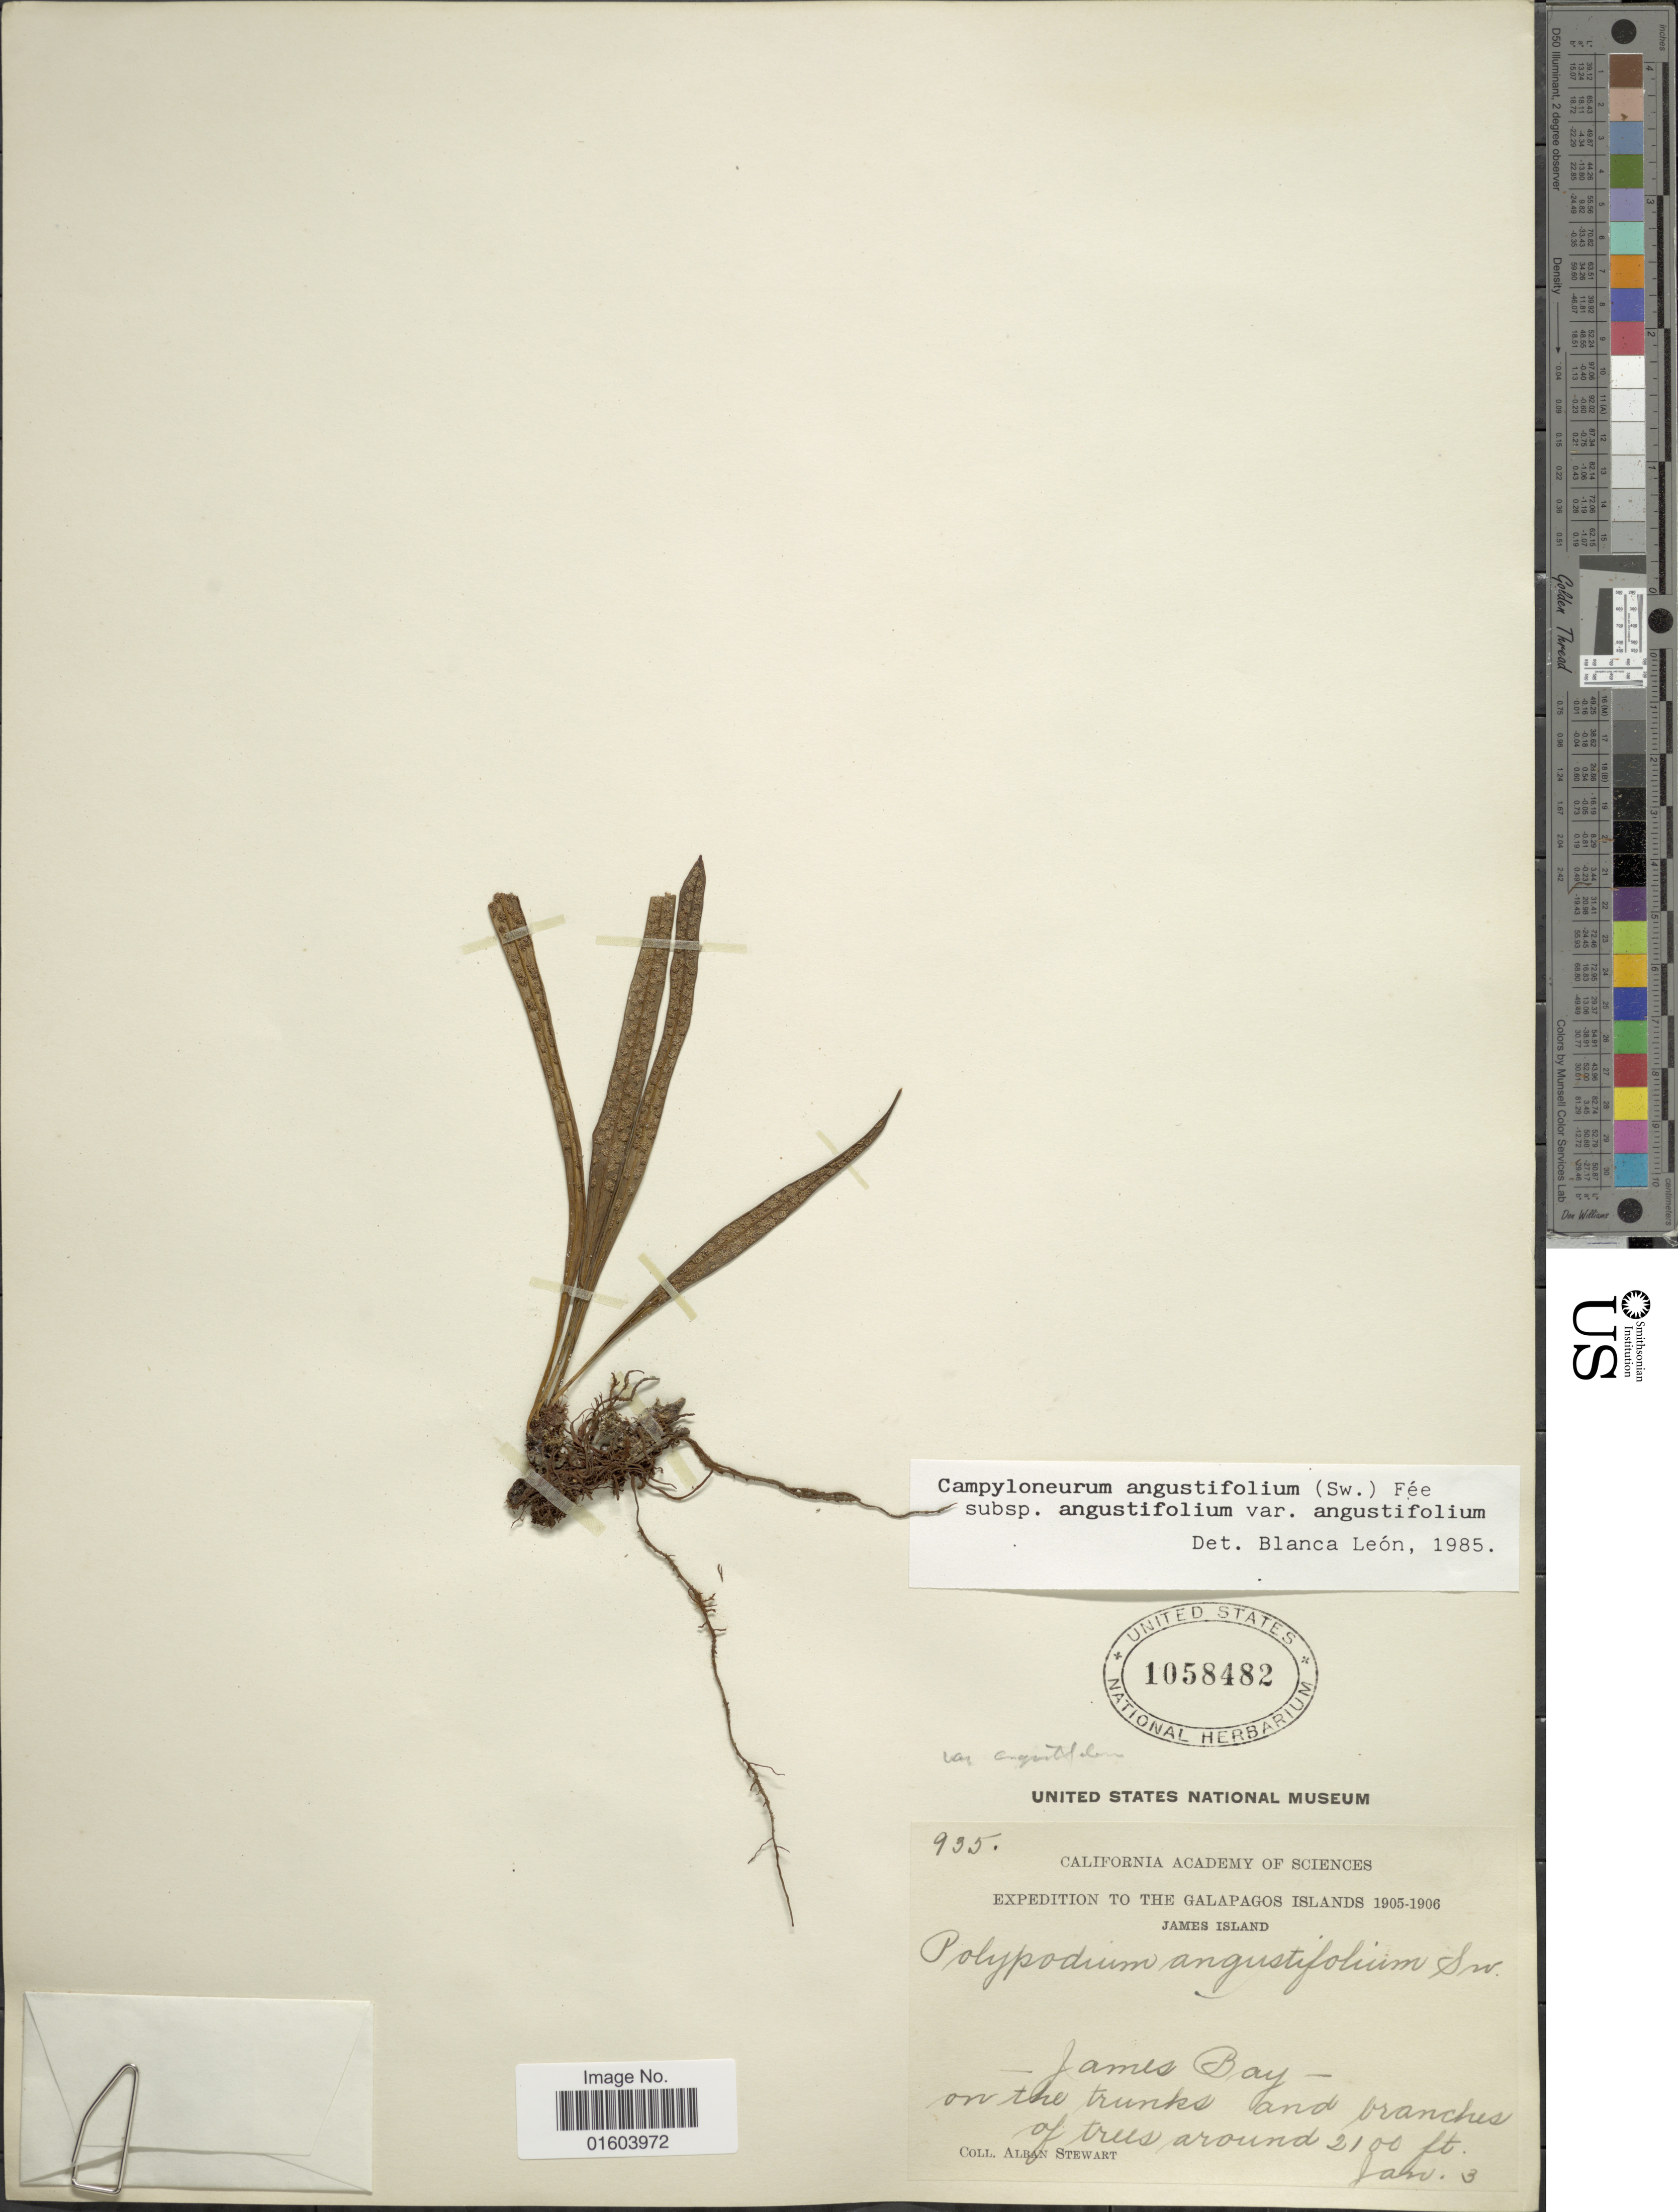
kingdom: Plantae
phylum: Tracheophyta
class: Polypodiopsida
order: Polypodiales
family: Polypodiaceae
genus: Campyloneurum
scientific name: Campyloneurum angustifolium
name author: (Sw.) Fée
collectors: A. Stewart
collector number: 935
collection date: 1905-01-03/1906-01-03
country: Ecuador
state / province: Colón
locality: Galapagos Island, James Island. James Bay.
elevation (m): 640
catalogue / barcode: US 1058482